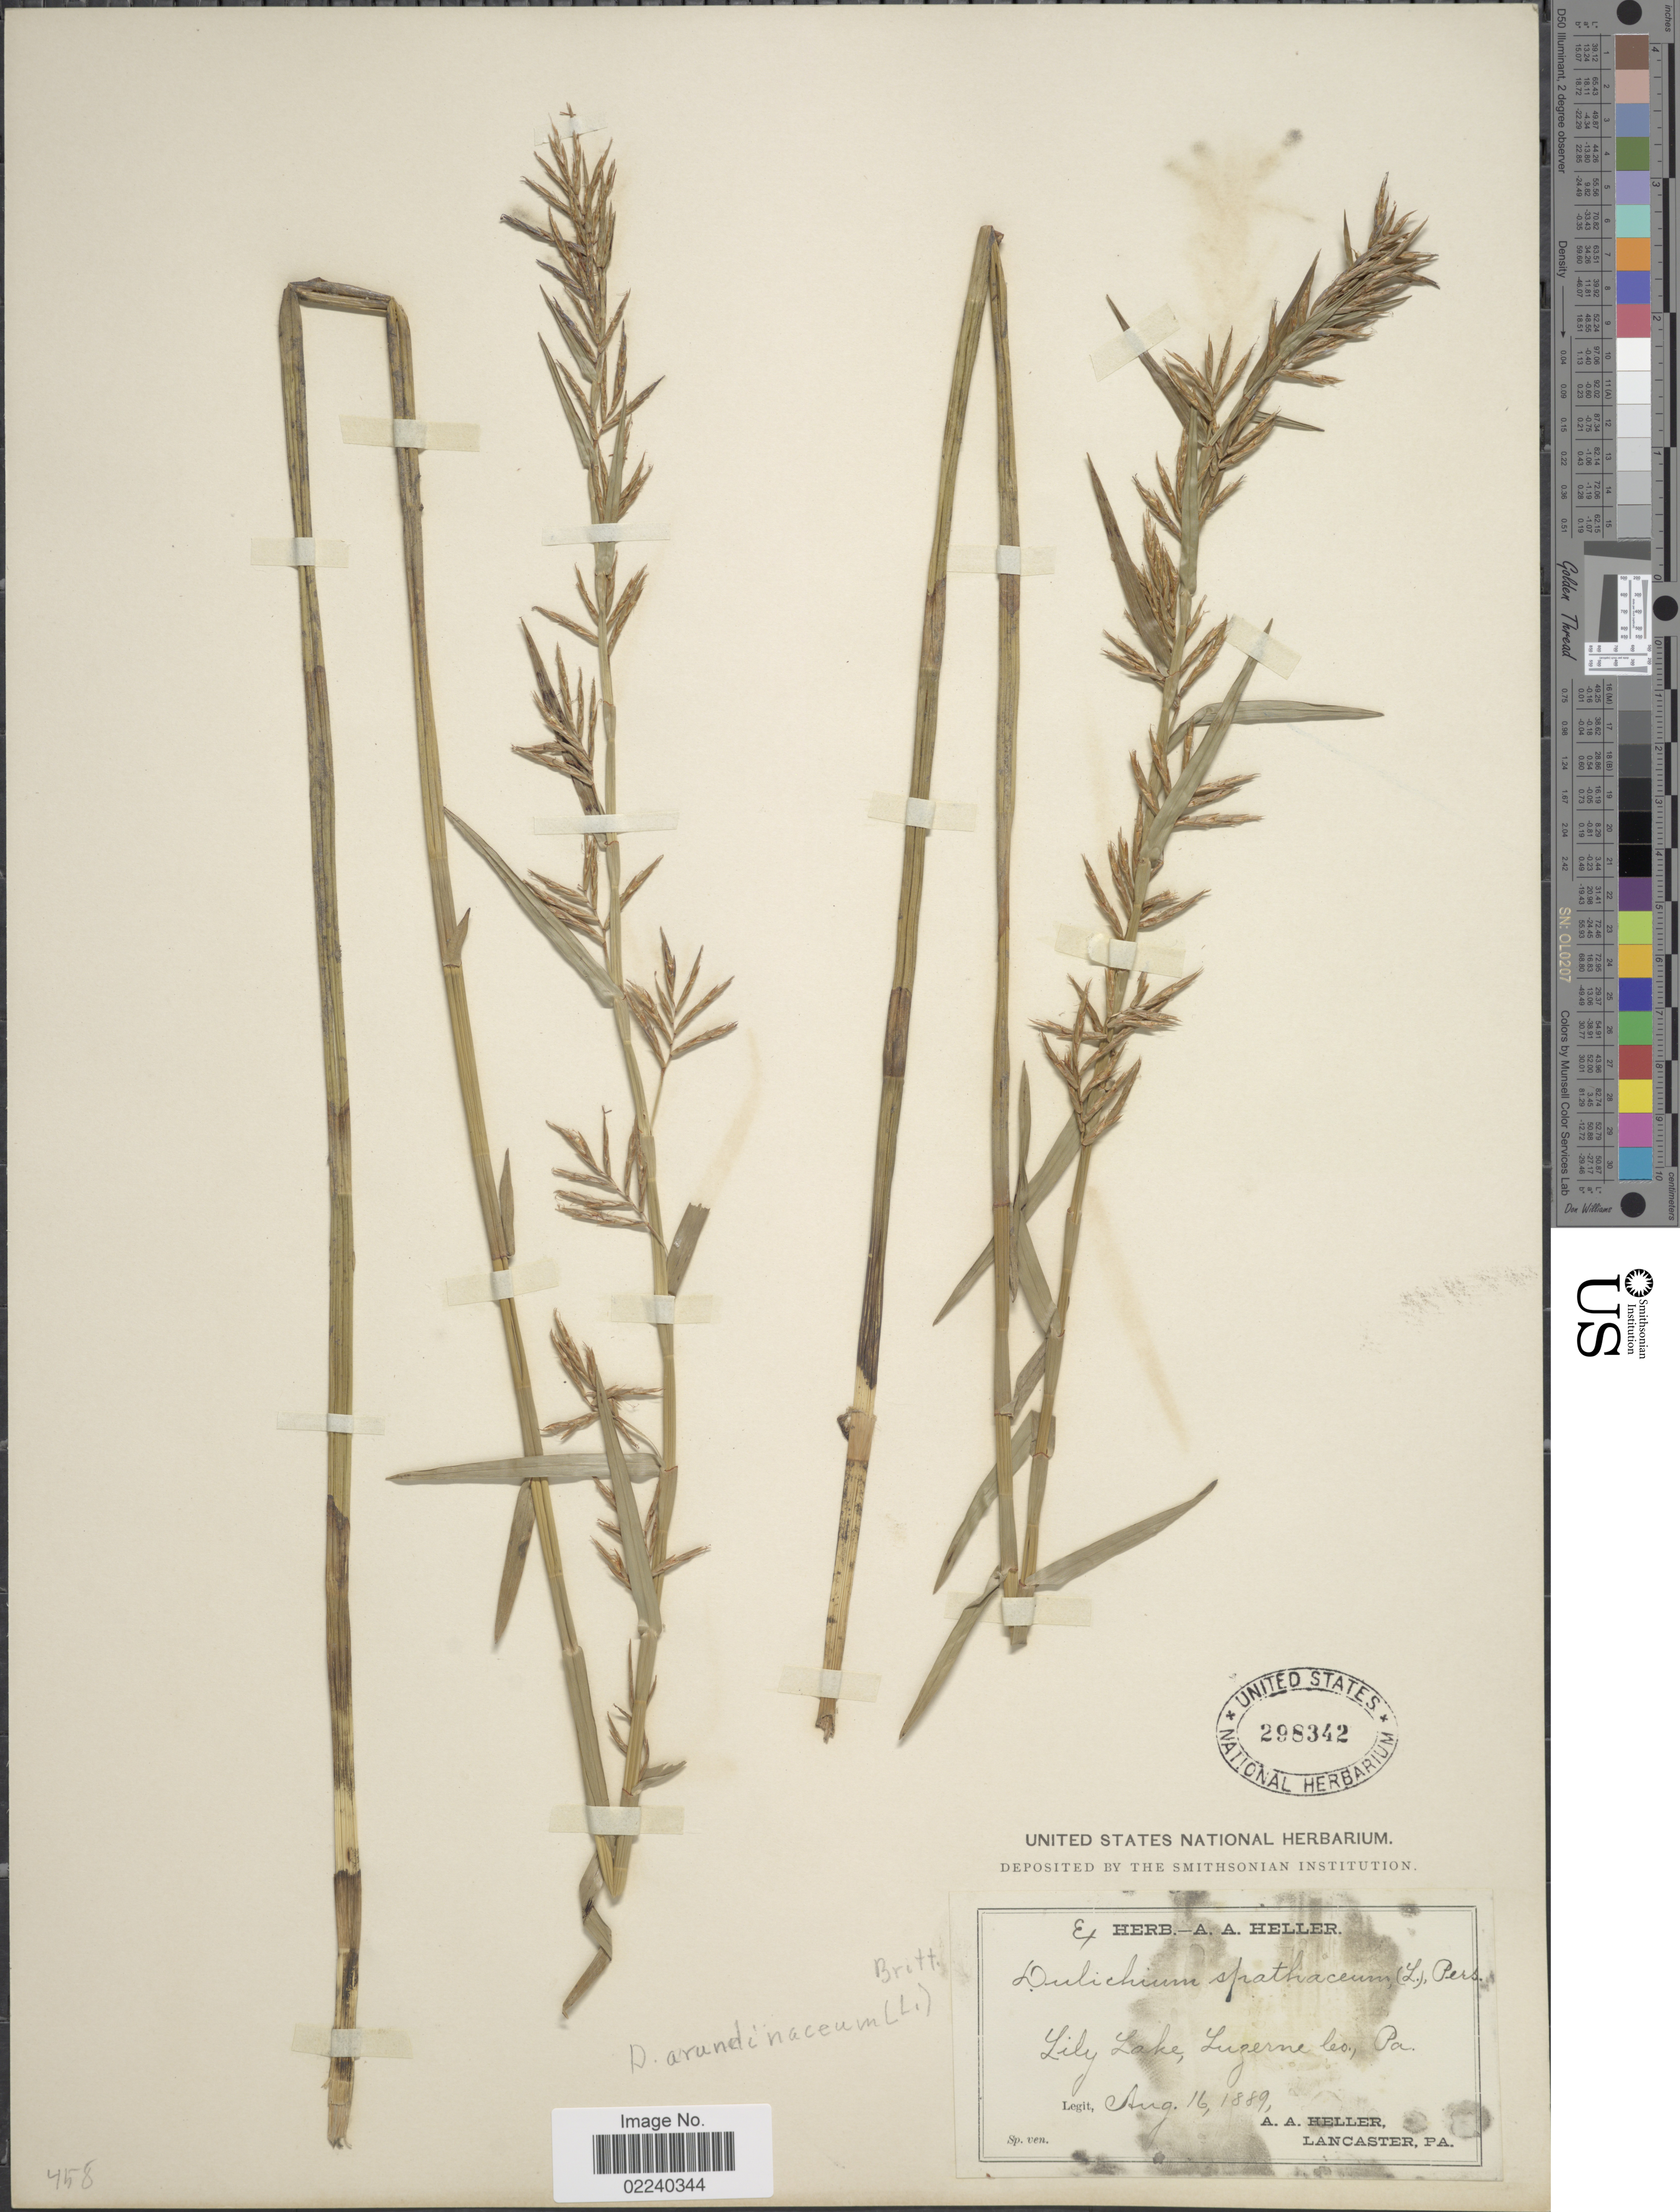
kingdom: Plantae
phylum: Tracheophyta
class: Liliopsida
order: Poales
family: Cyperaceae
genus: Dulichium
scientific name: Dulichium arundinaceum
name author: (L.) Britton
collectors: A. A. Heller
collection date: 1889-08-16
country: United States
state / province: Pennsylvania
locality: Lily Lake, Luzerne Co.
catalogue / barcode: US 298342